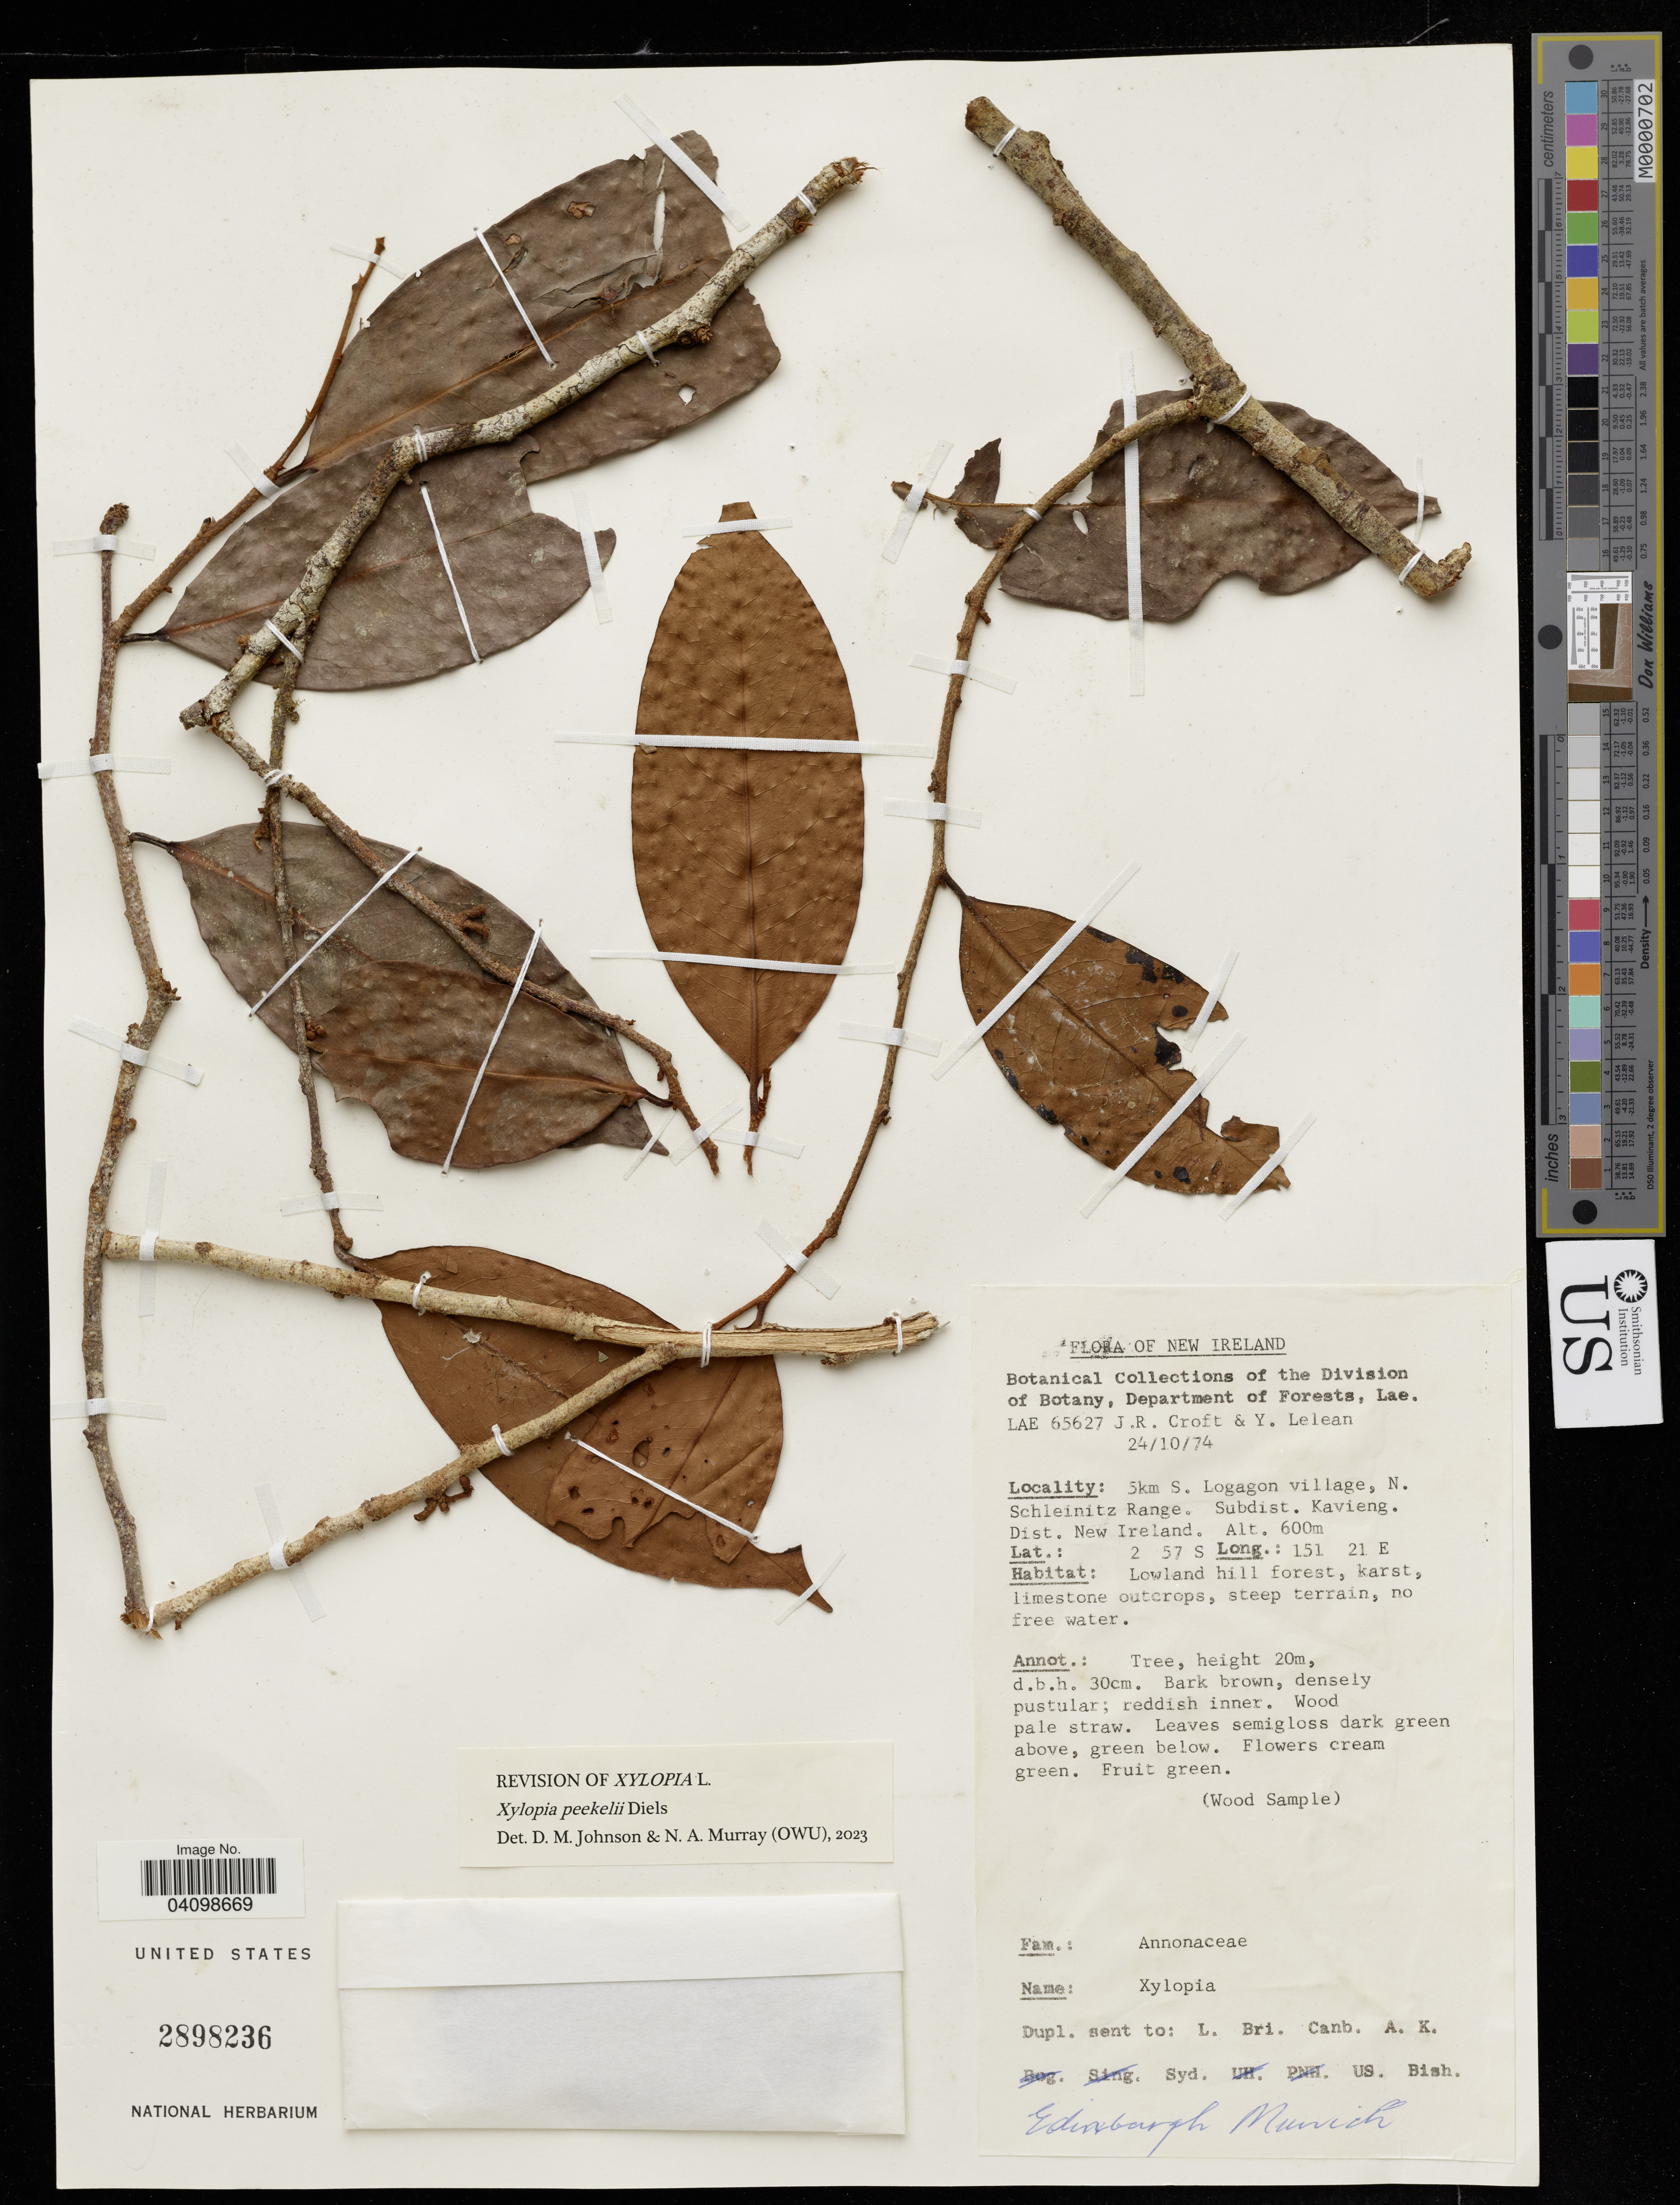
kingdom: Plantae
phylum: Tracheophyta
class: Magnoliopsida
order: Magnoliales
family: Annonaceae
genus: Xylopia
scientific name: Xylopia peekelii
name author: Diels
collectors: J. R. Croft & Y. Lelean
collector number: LAE 65627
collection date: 1974-10-24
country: Papua New Guinea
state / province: New Ireland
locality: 5km S. Logagon village, N. Schleinitz Range. Subdist. Kavieng.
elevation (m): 600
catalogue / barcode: US 2898236